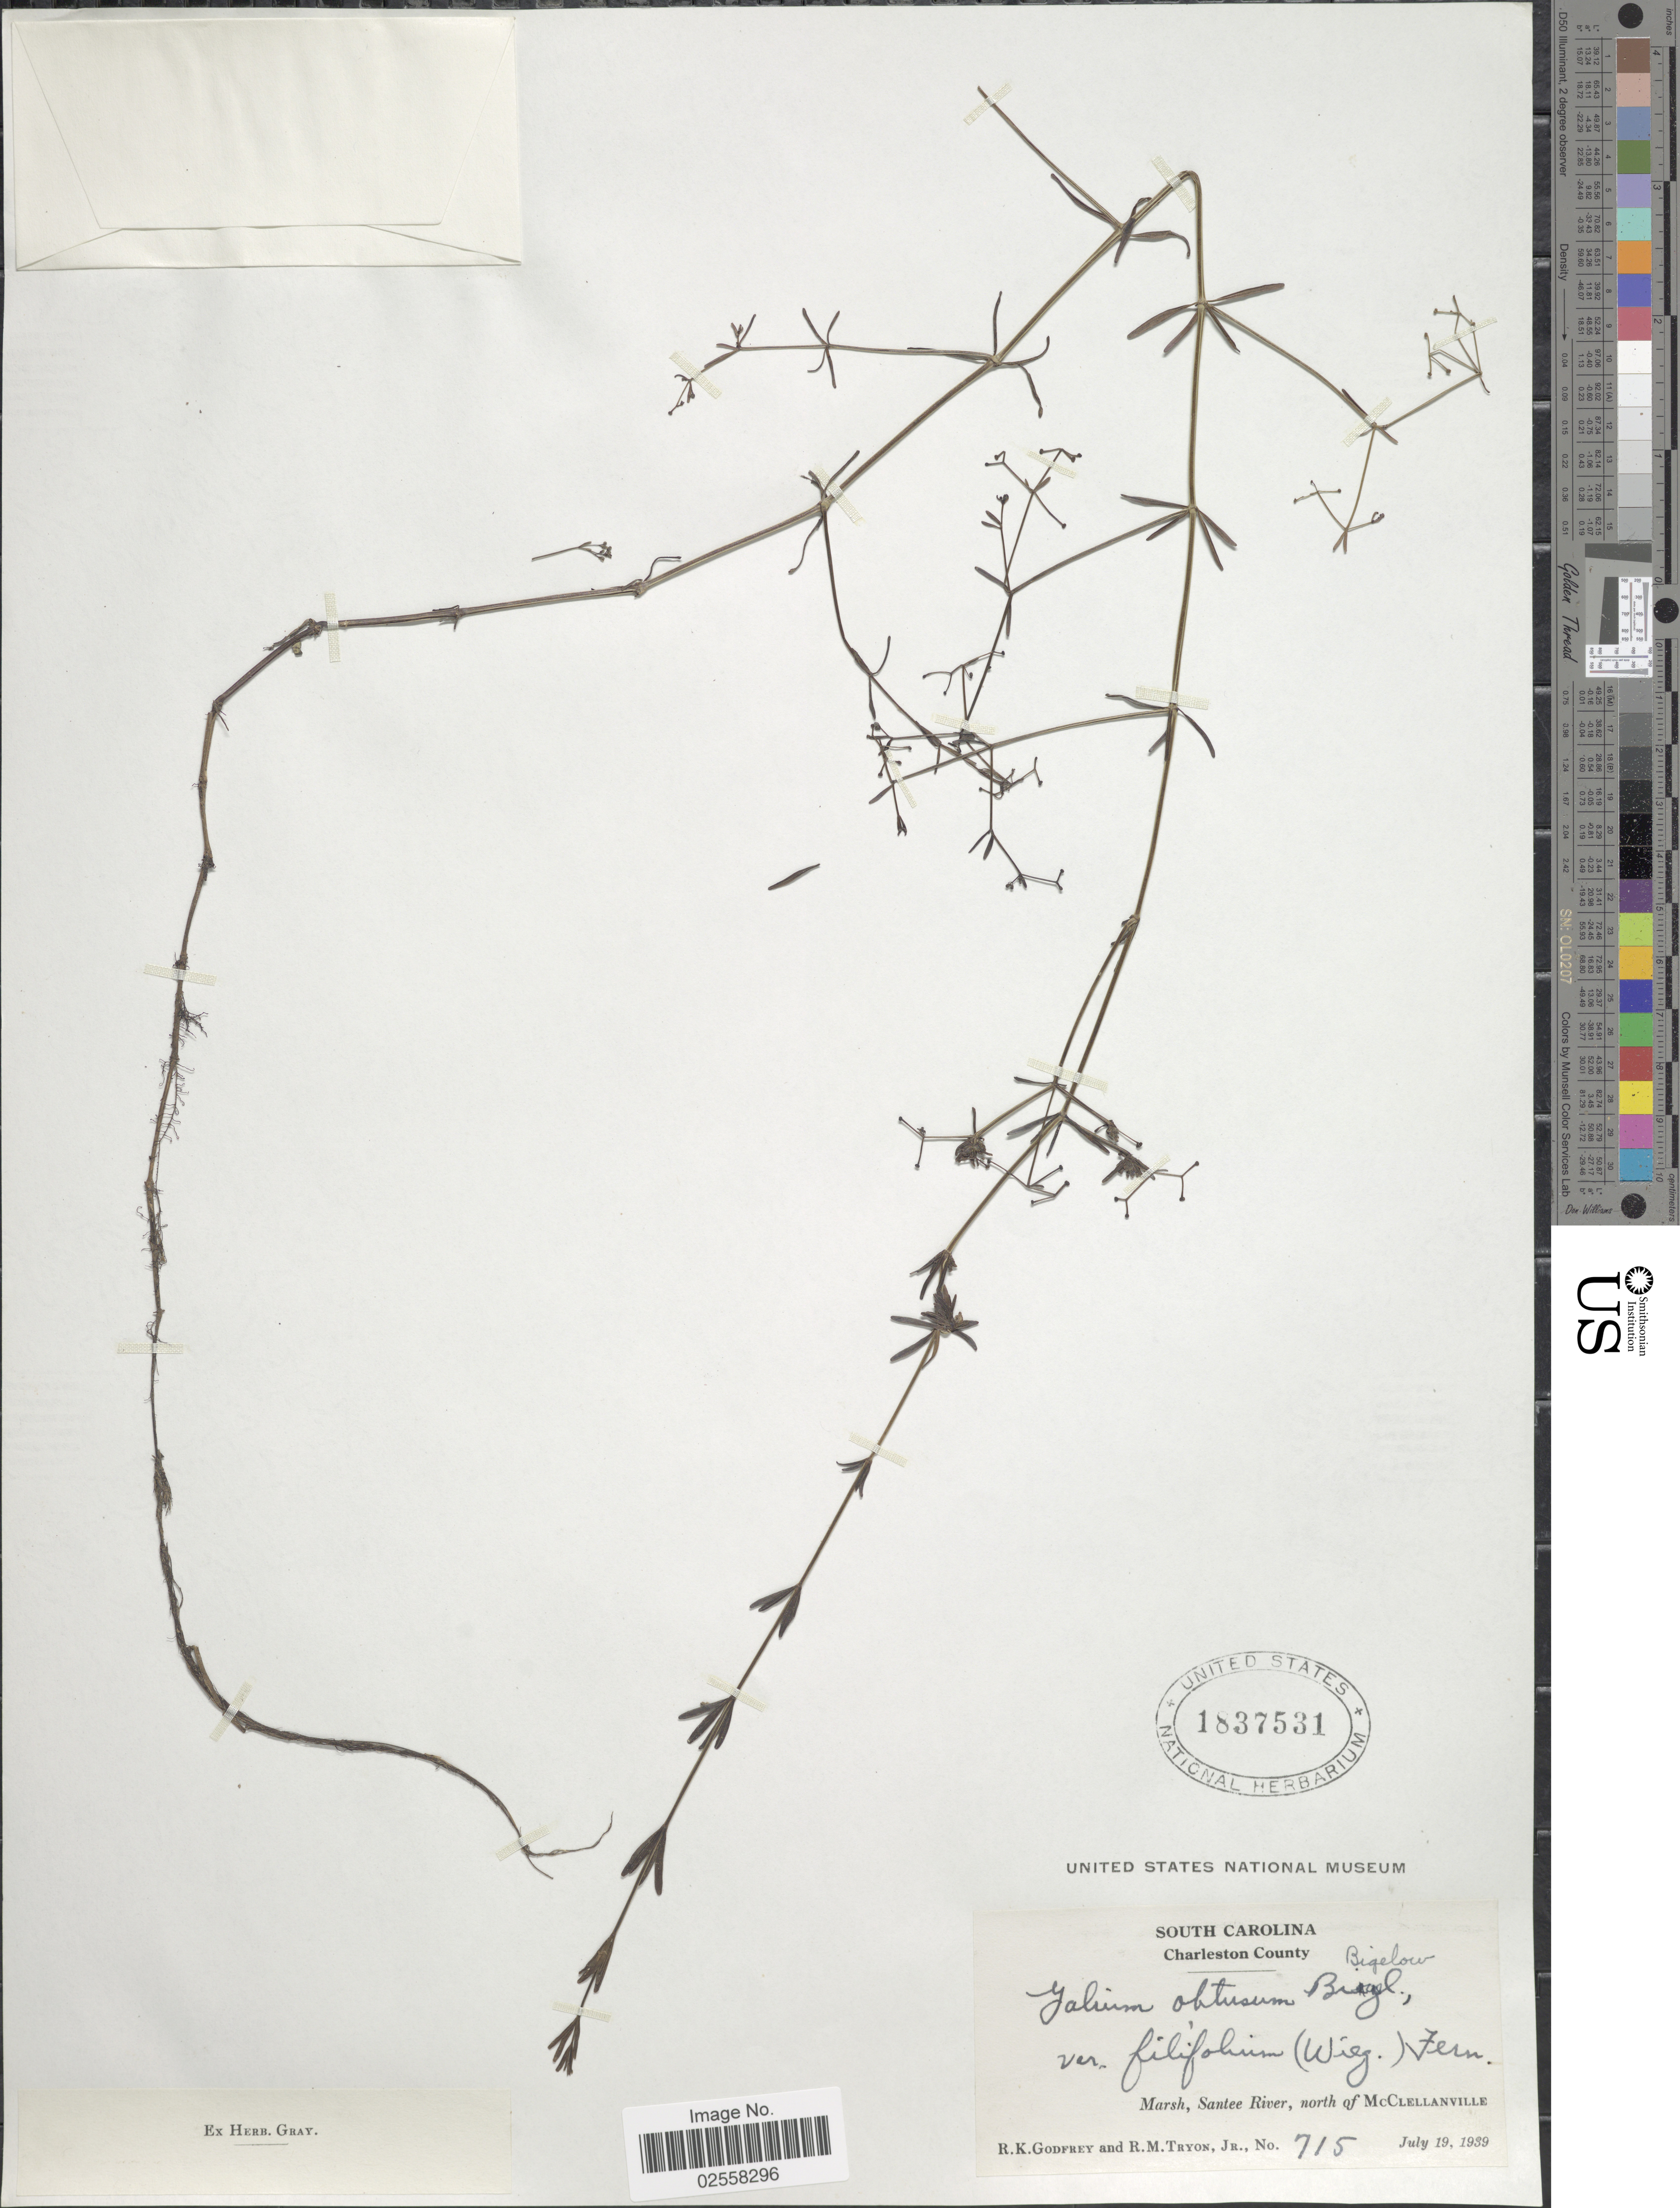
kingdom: Plantae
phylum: Tracheophyta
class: Magnoliopsida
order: Gentianales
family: Rubiaceae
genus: Galium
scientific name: Galium obtusum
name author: Bigelow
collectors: R. K. Godfrey & R. M. Tryon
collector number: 715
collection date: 1939-07-19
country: United States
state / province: South Carolina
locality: Charleston County, Santee River, north of McClellanville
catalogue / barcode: US 1837531